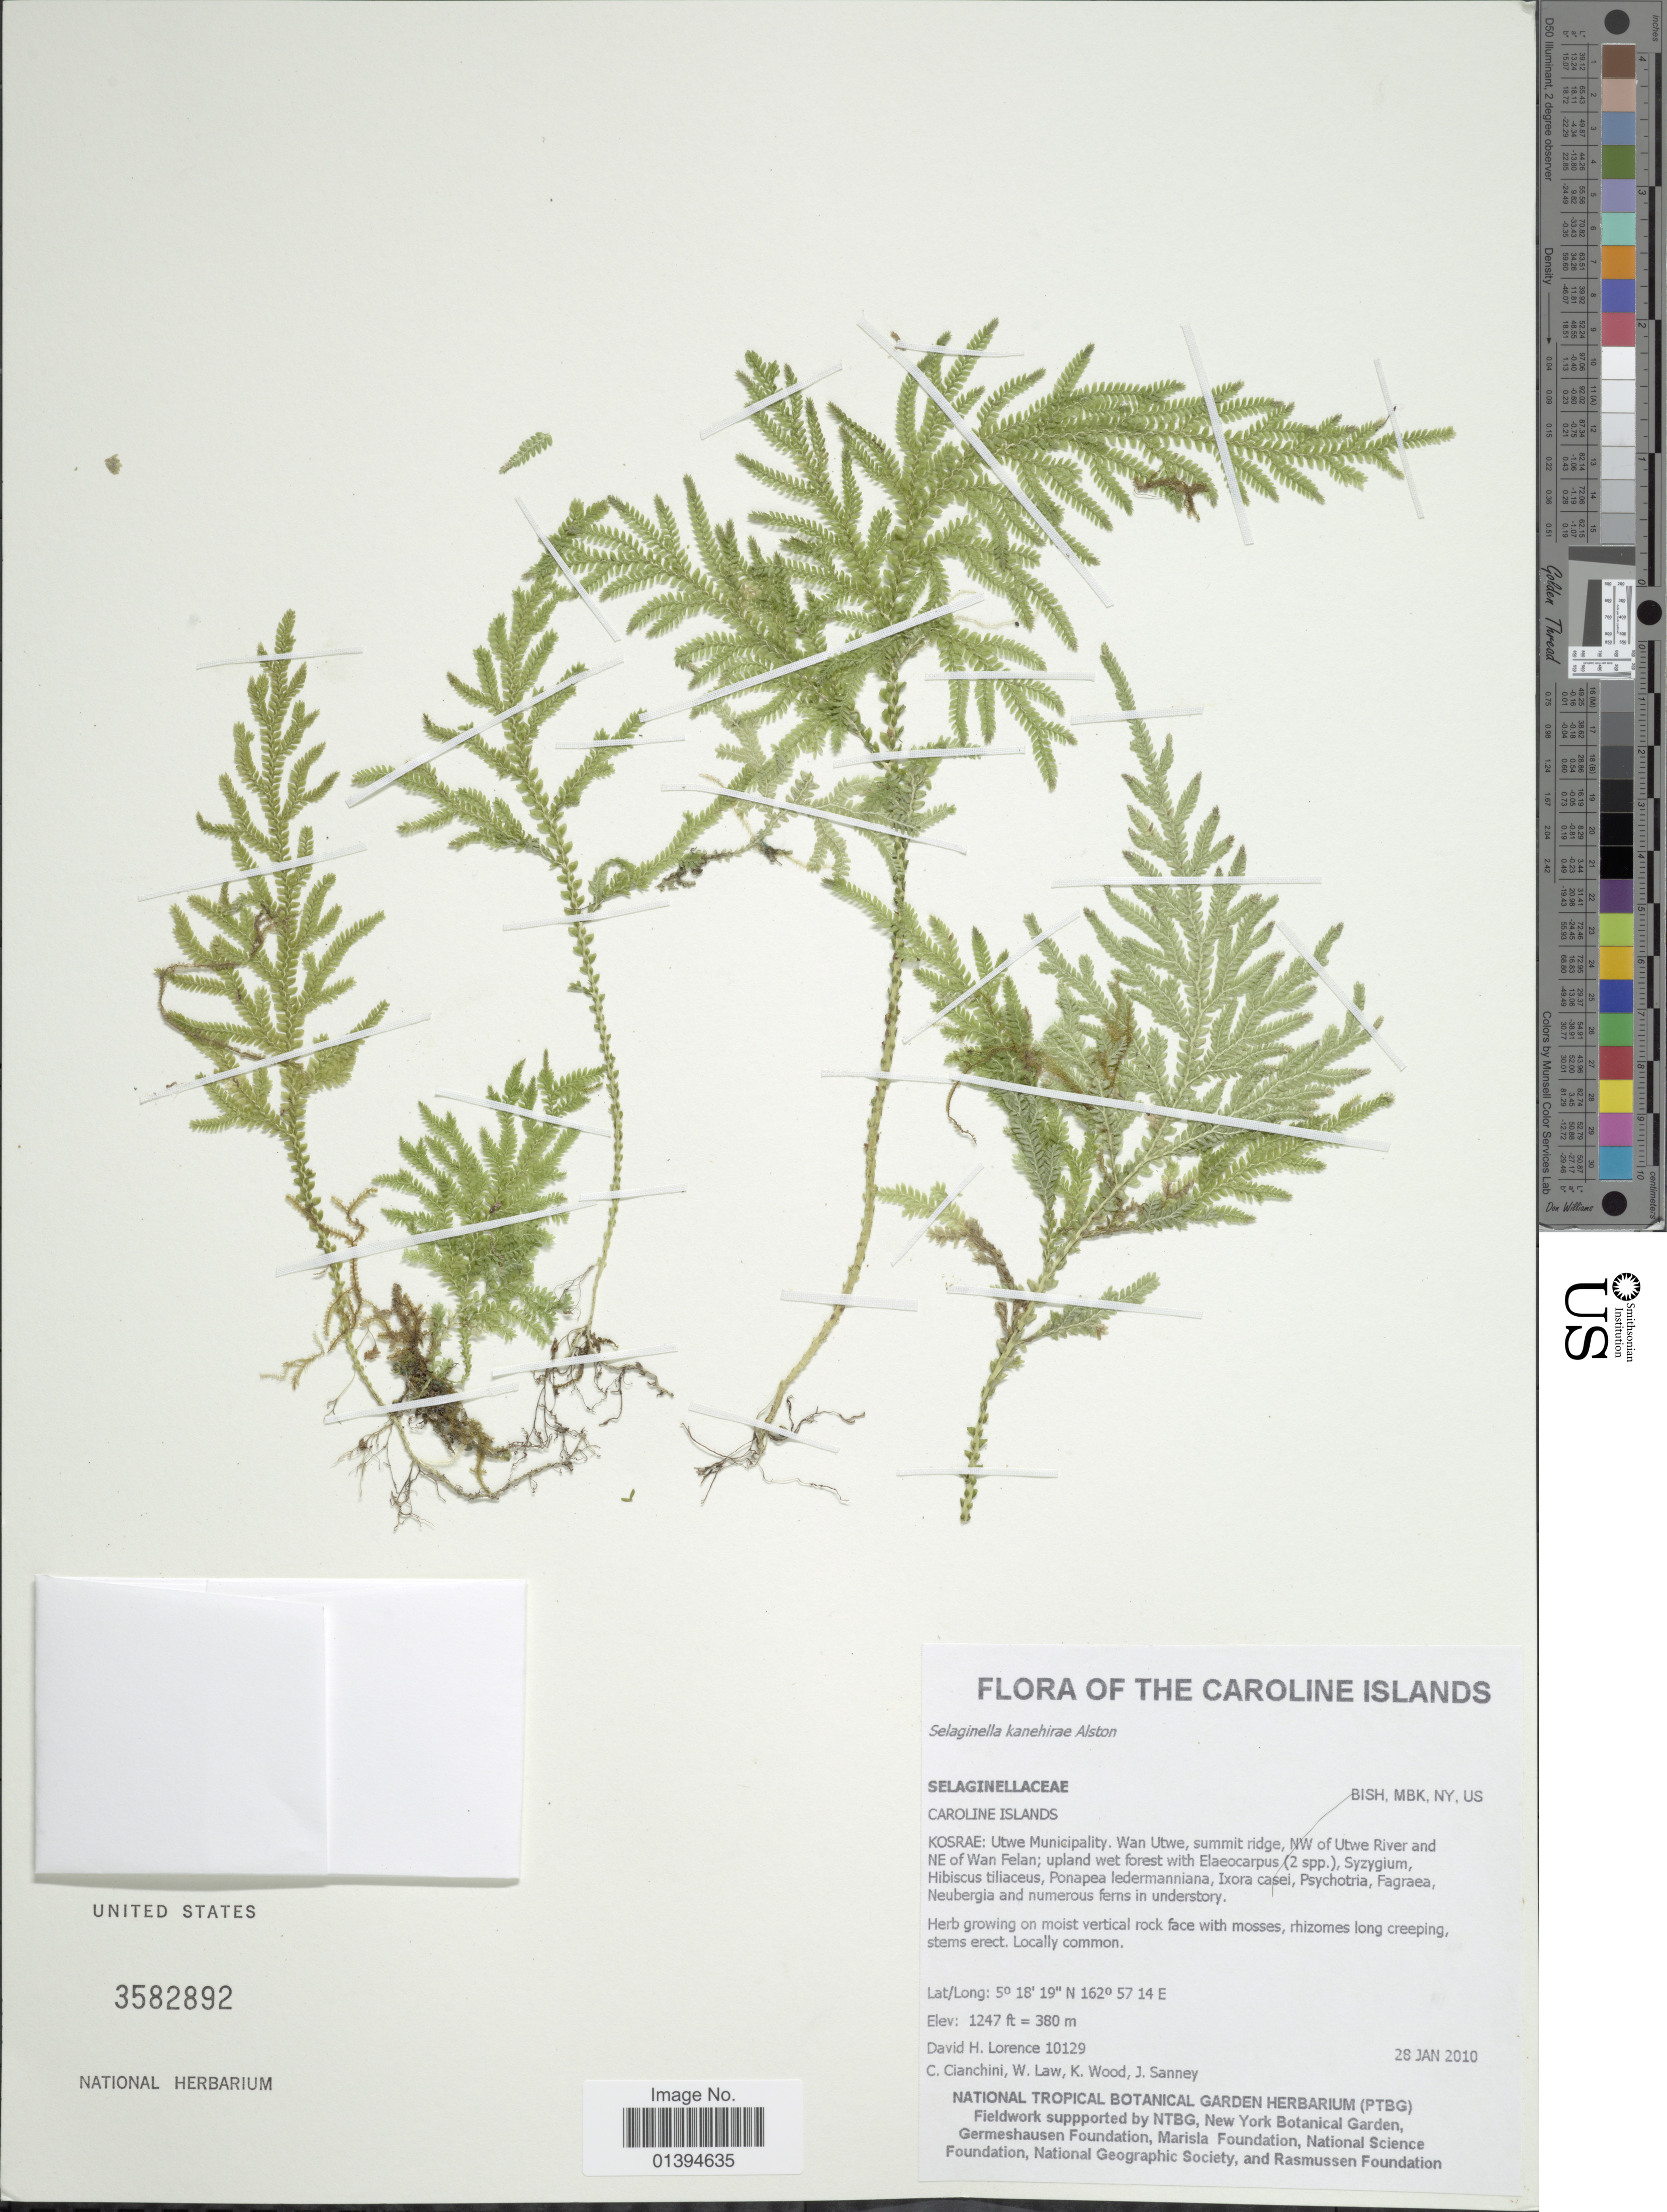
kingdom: Plantae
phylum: Tracheophyta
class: Lycopodiopsida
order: Selaginellales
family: Selaginellaceae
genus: Selaginella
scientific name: Selaginella kanehirae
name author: Alston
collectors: D. Lorence, C. Cianchini, W. Law, K. R. Wood & J. Sanney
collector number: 10129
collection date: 2010-01-28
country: Micronesia, Federated States of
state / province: Kosrae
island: Kosrae [Kusaie]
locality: Utwe Municipality, Wan Utwe, summit ridge, NW of Utwe River and NE of Wan Felan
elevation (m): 380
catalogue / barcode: US 3582892